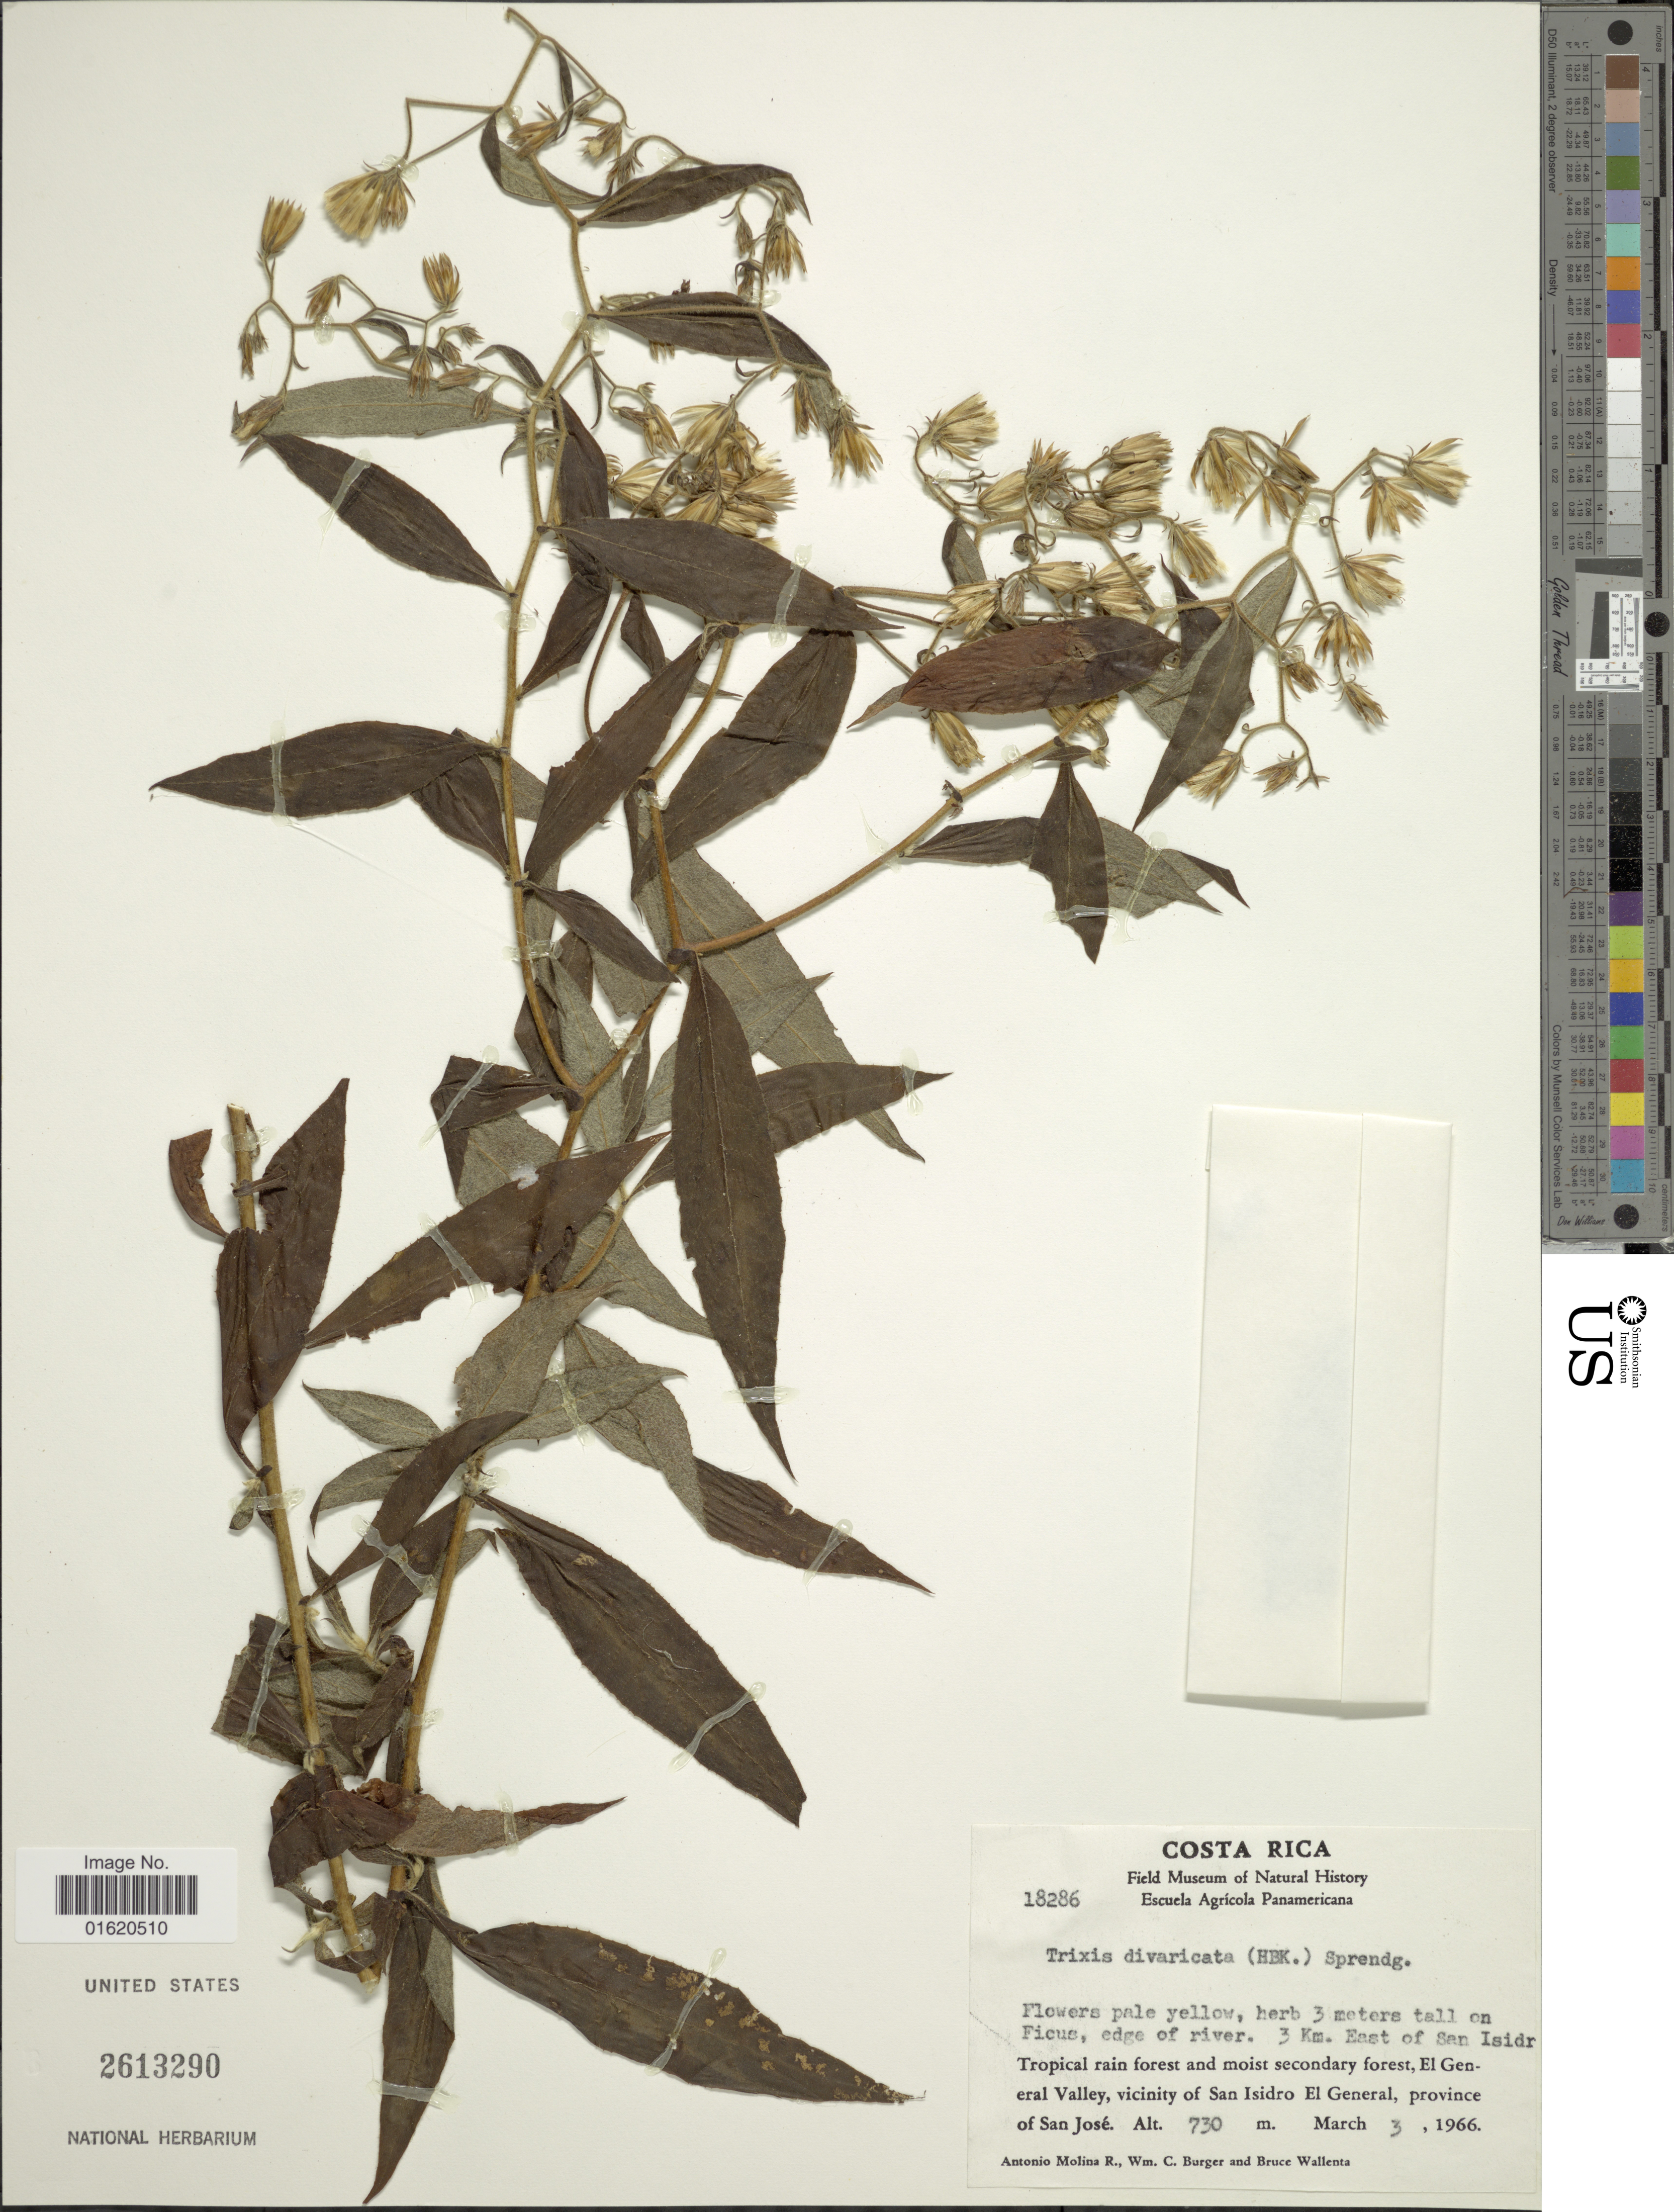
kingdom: Plantae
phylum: Tracheophyta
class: Magnoliopsida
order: Asterales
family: Asteraceae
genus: Trixis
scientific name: Trixis antimenorrhoea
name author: (Schrank) Mart. ex Kuntze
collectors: A. Molina R., W. Burger & B. Wallenta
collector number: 18286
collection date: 1966-03-03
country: Costa Rica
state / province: San José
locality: Tropical rain forest and moist secondary forest, El General Valley, vicinity of San Isidro El General, province of San José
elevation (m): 730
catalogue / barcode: US 2613290